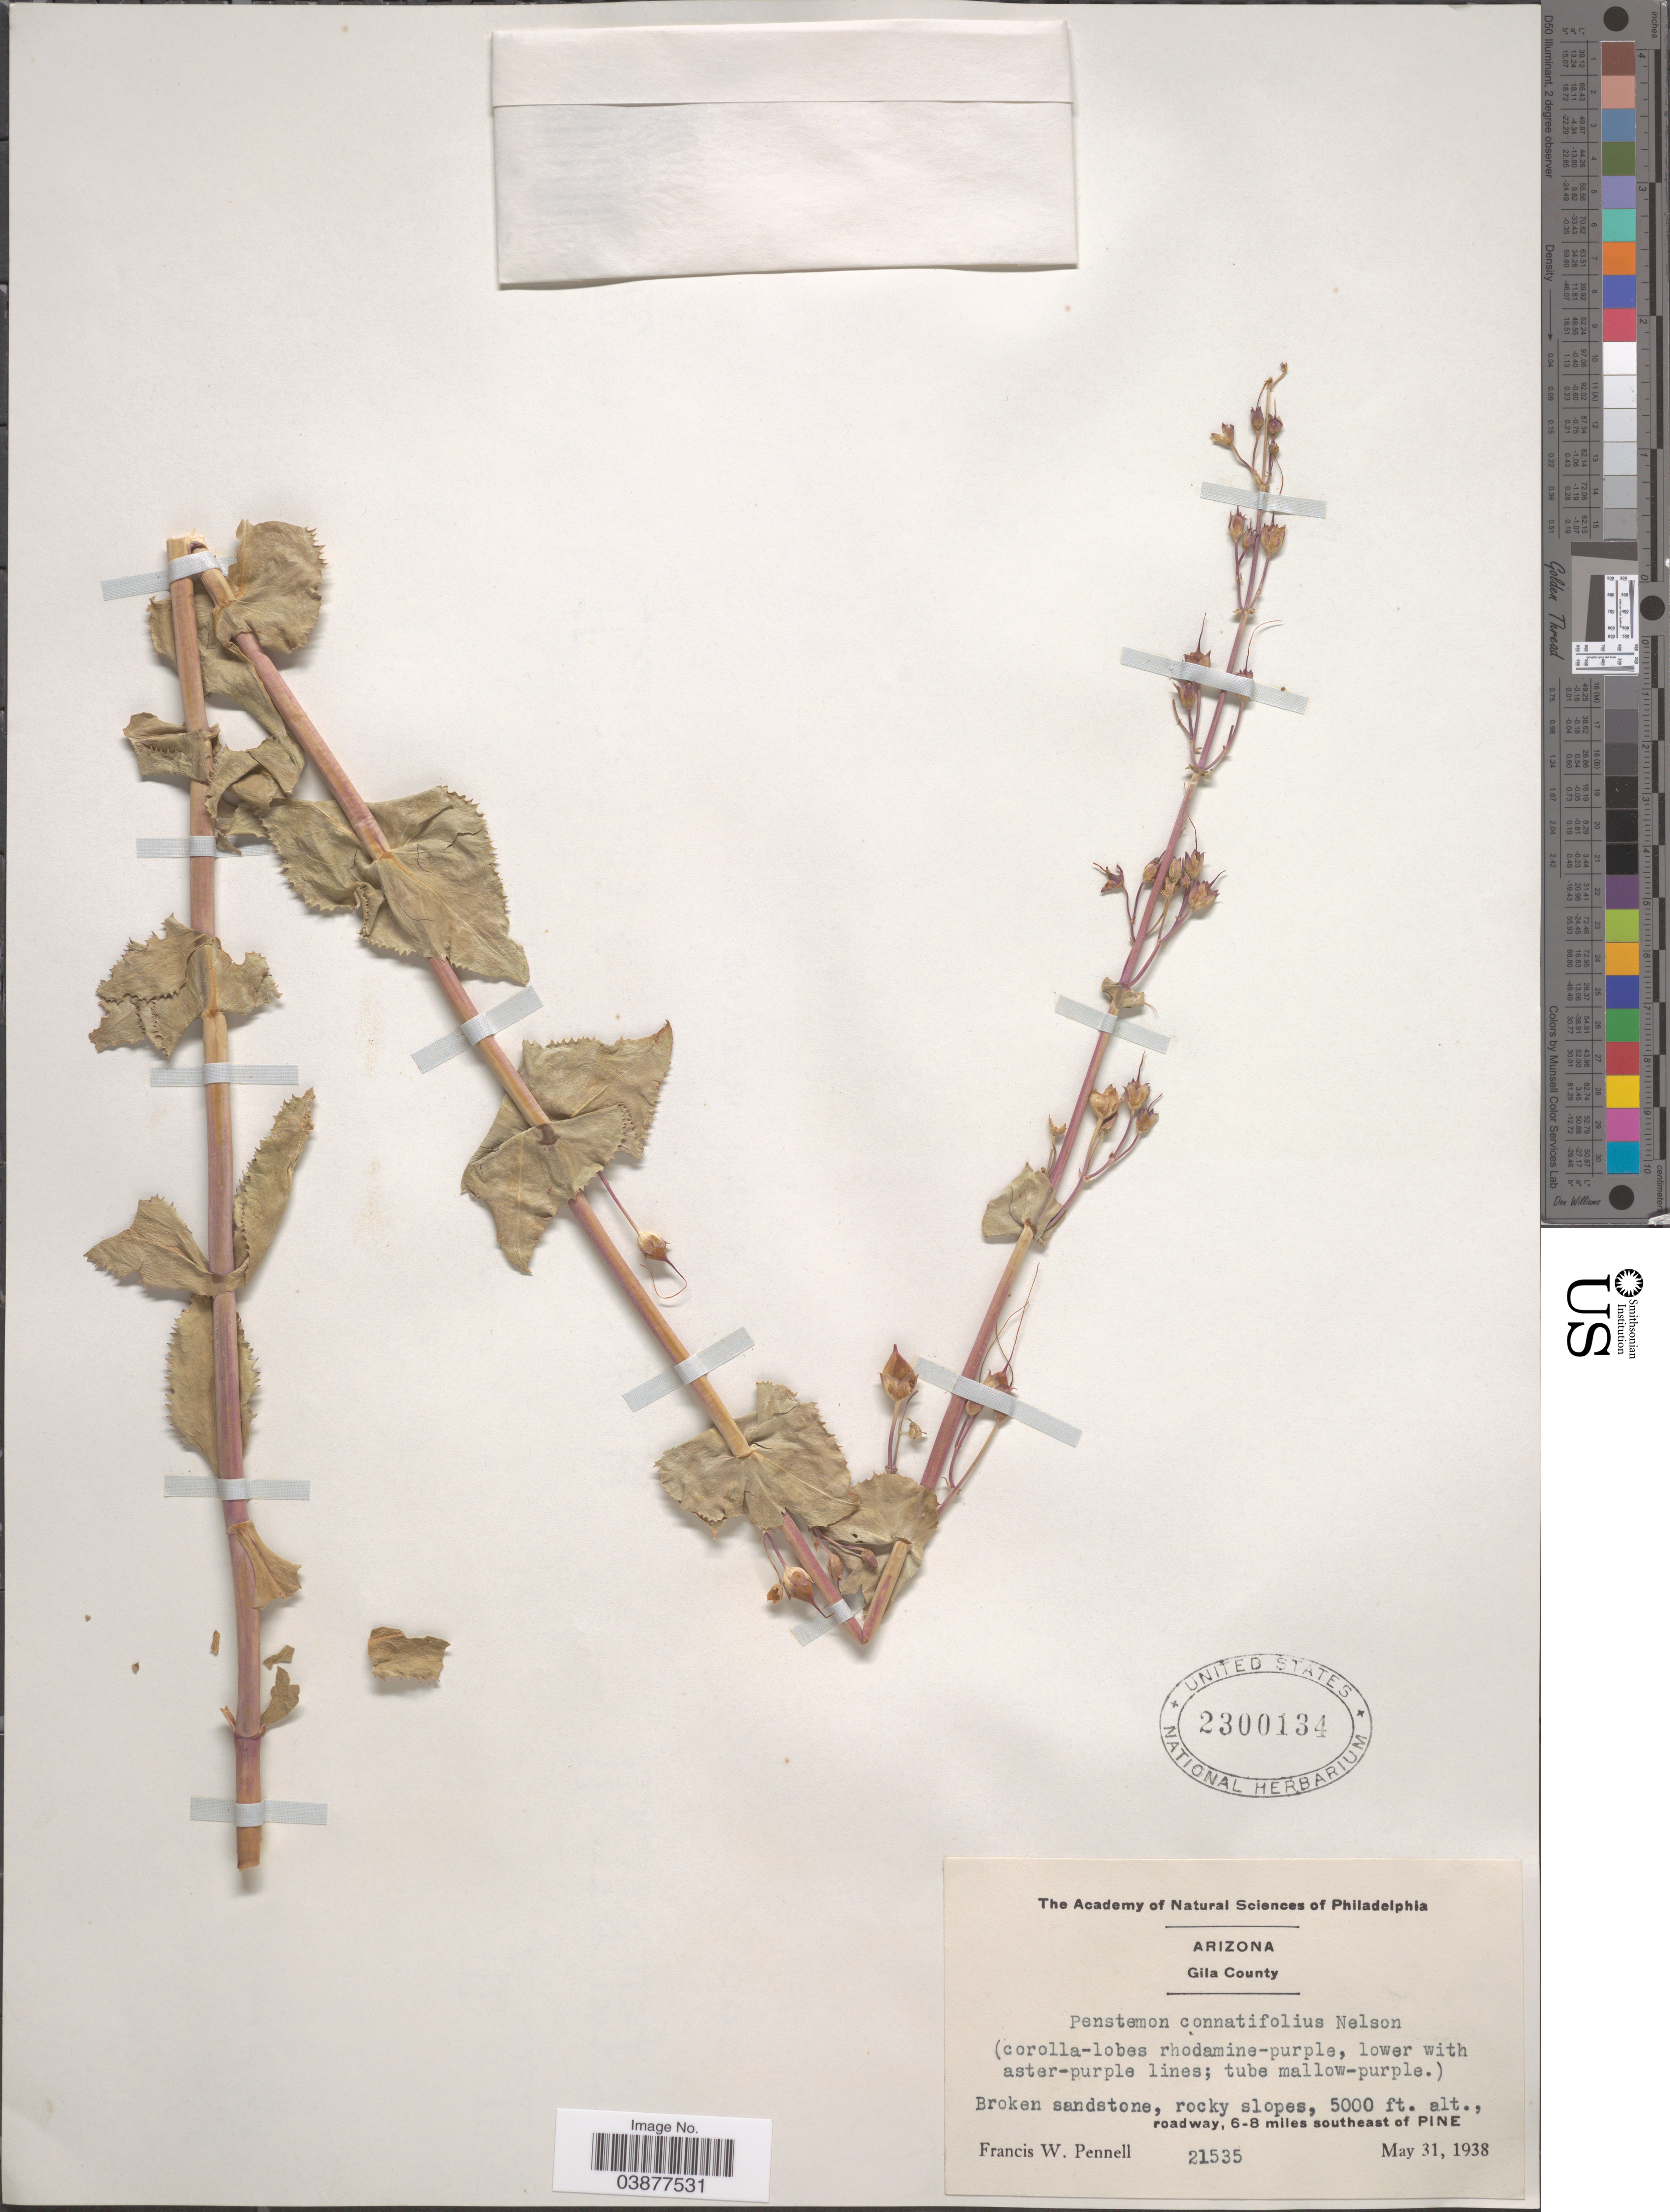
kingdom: Plantae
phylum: Tracheophyta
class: Magnoliopsida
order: Lamiales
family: Plantaginaceae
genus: Penstemon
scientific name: Penstemon pseudospectabilis var. connatifolius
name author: (A. Nelson) D.D. Keck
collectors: F. W. Pennell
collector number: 21535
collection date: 1938-05-31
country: United States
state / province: Arizona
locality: Gila County. Roadway, 6-8 miles southeast of Pine.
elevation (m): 1524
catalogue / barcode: US 2300134